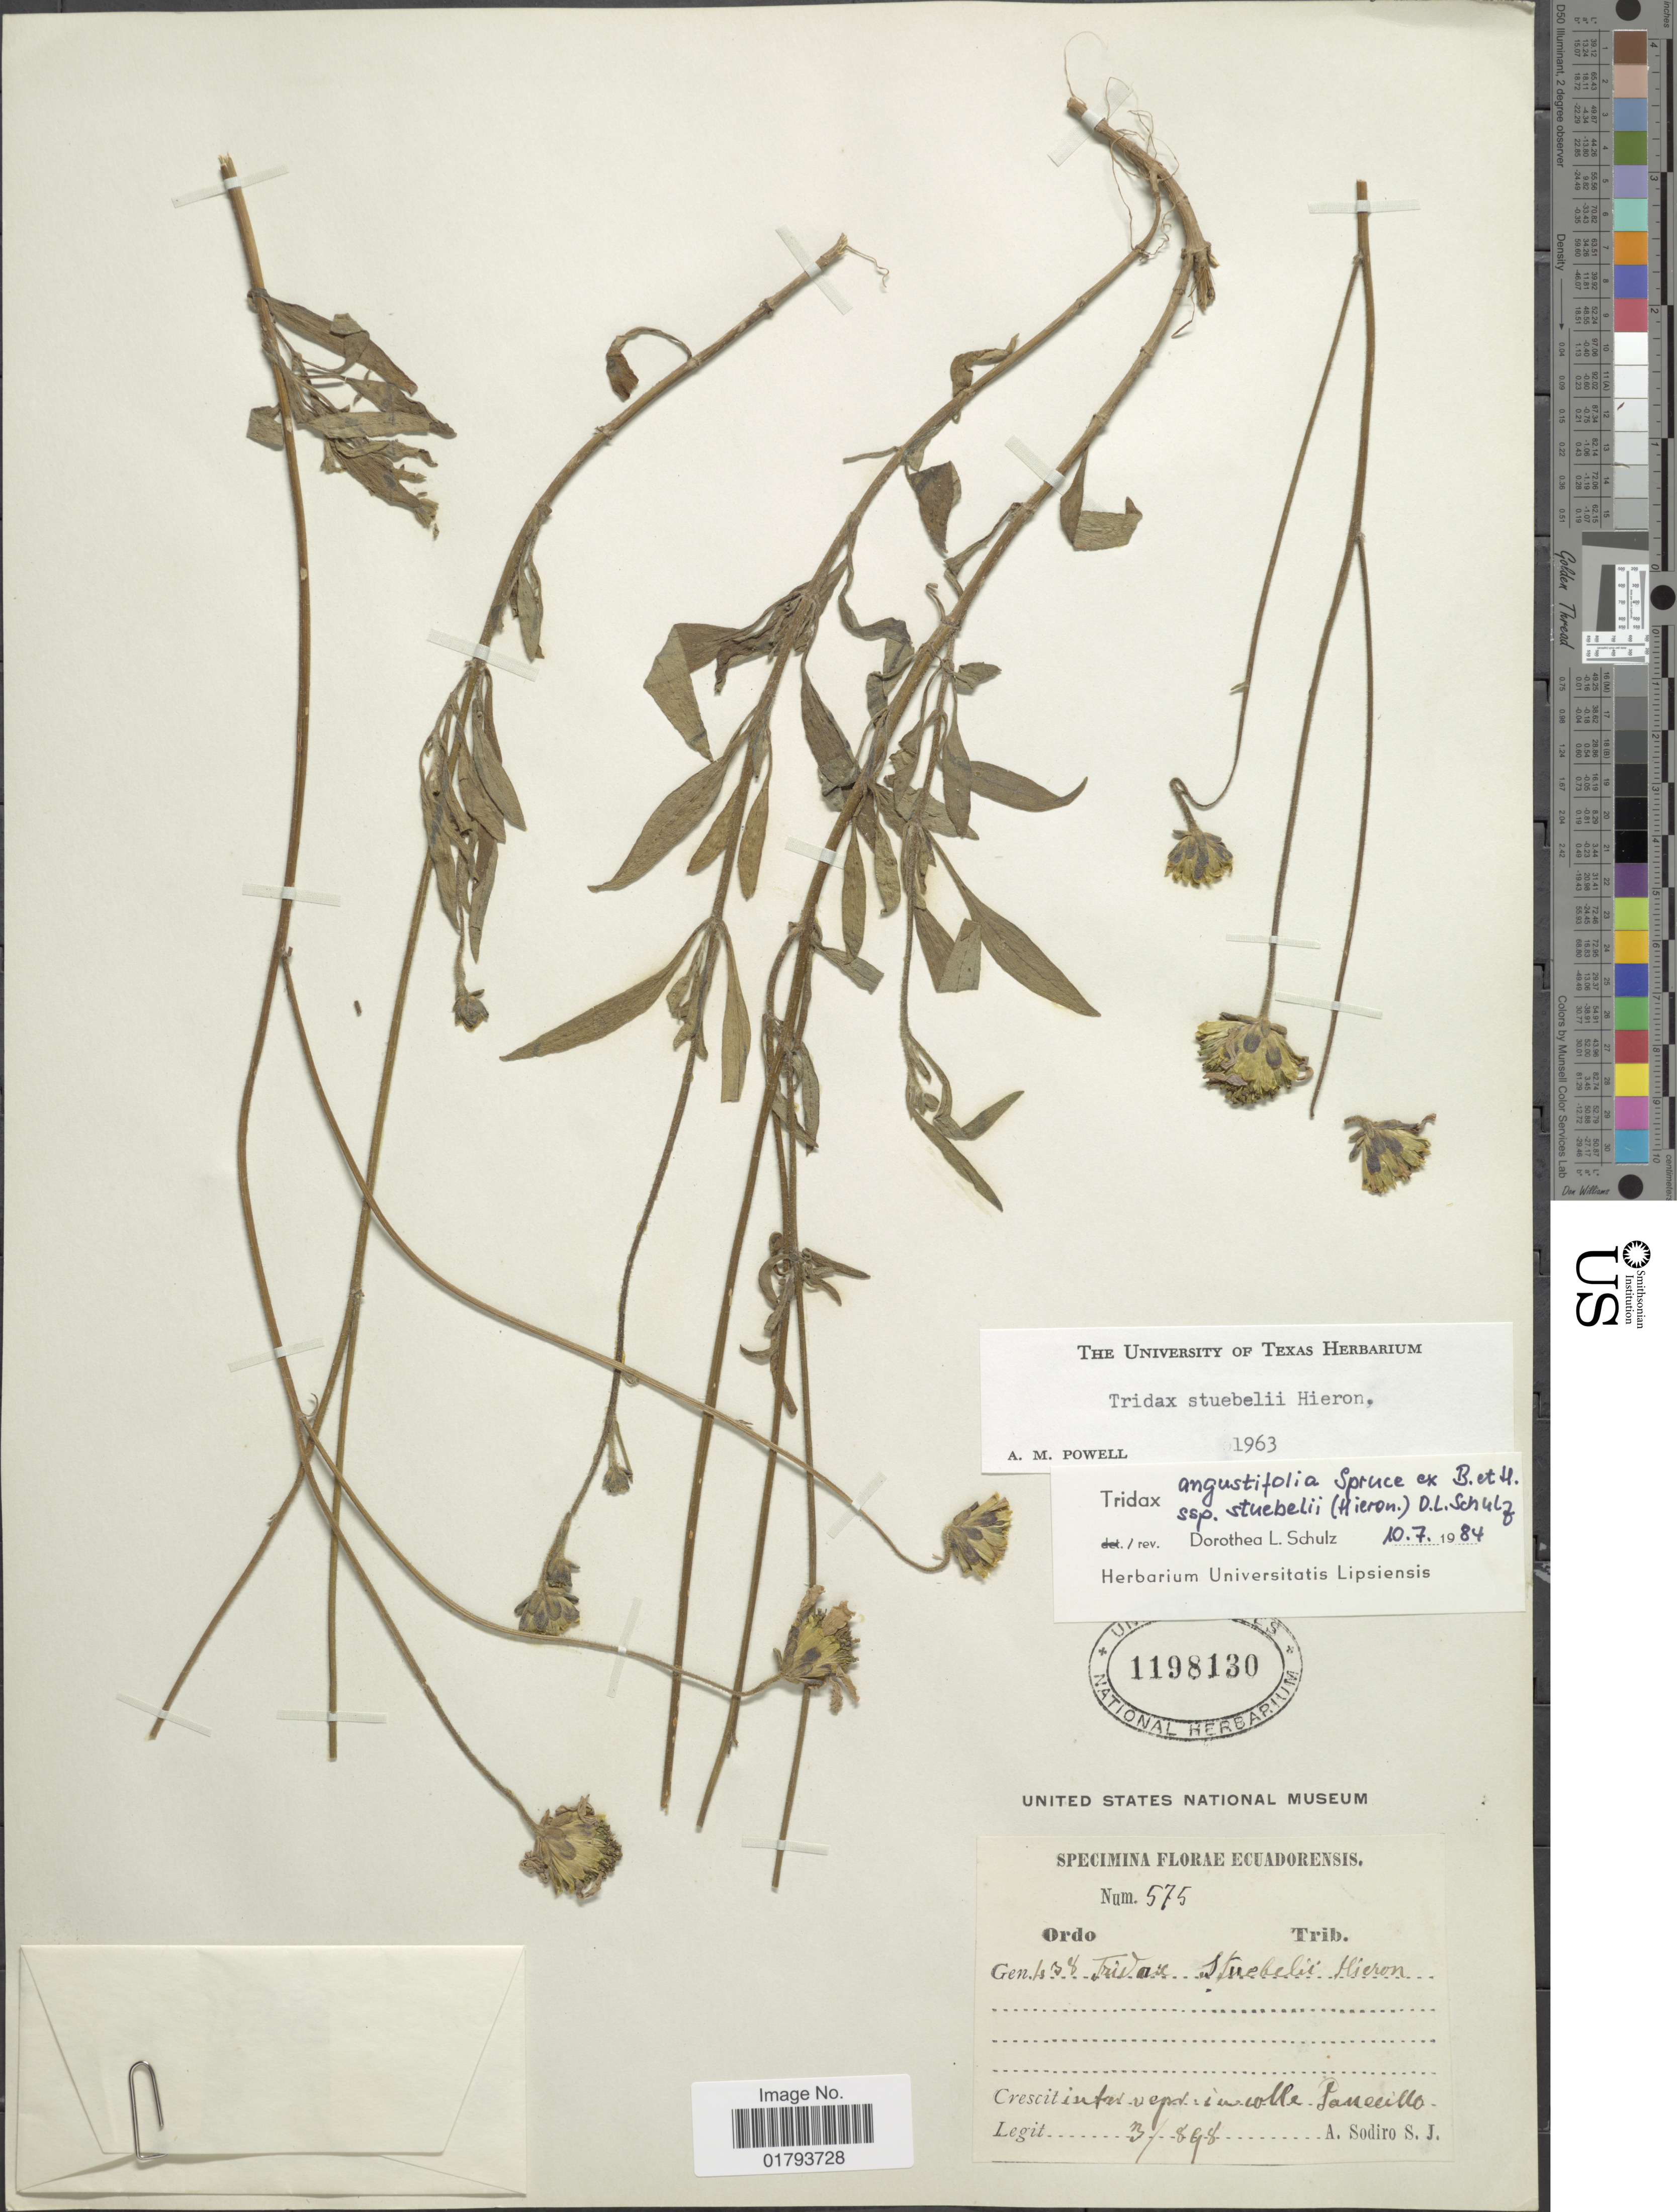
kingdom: Plantae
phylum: Tracheophyta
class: Magnoliopsida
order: Asterales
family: Asteraceae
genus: Tridax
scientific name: Tridax stuebelii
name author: Hieron.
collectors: A. Sodiro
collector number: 575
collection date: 1898-03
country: Ecuador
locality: Inter vepr in colle Panecillo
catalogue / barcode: US 1198130